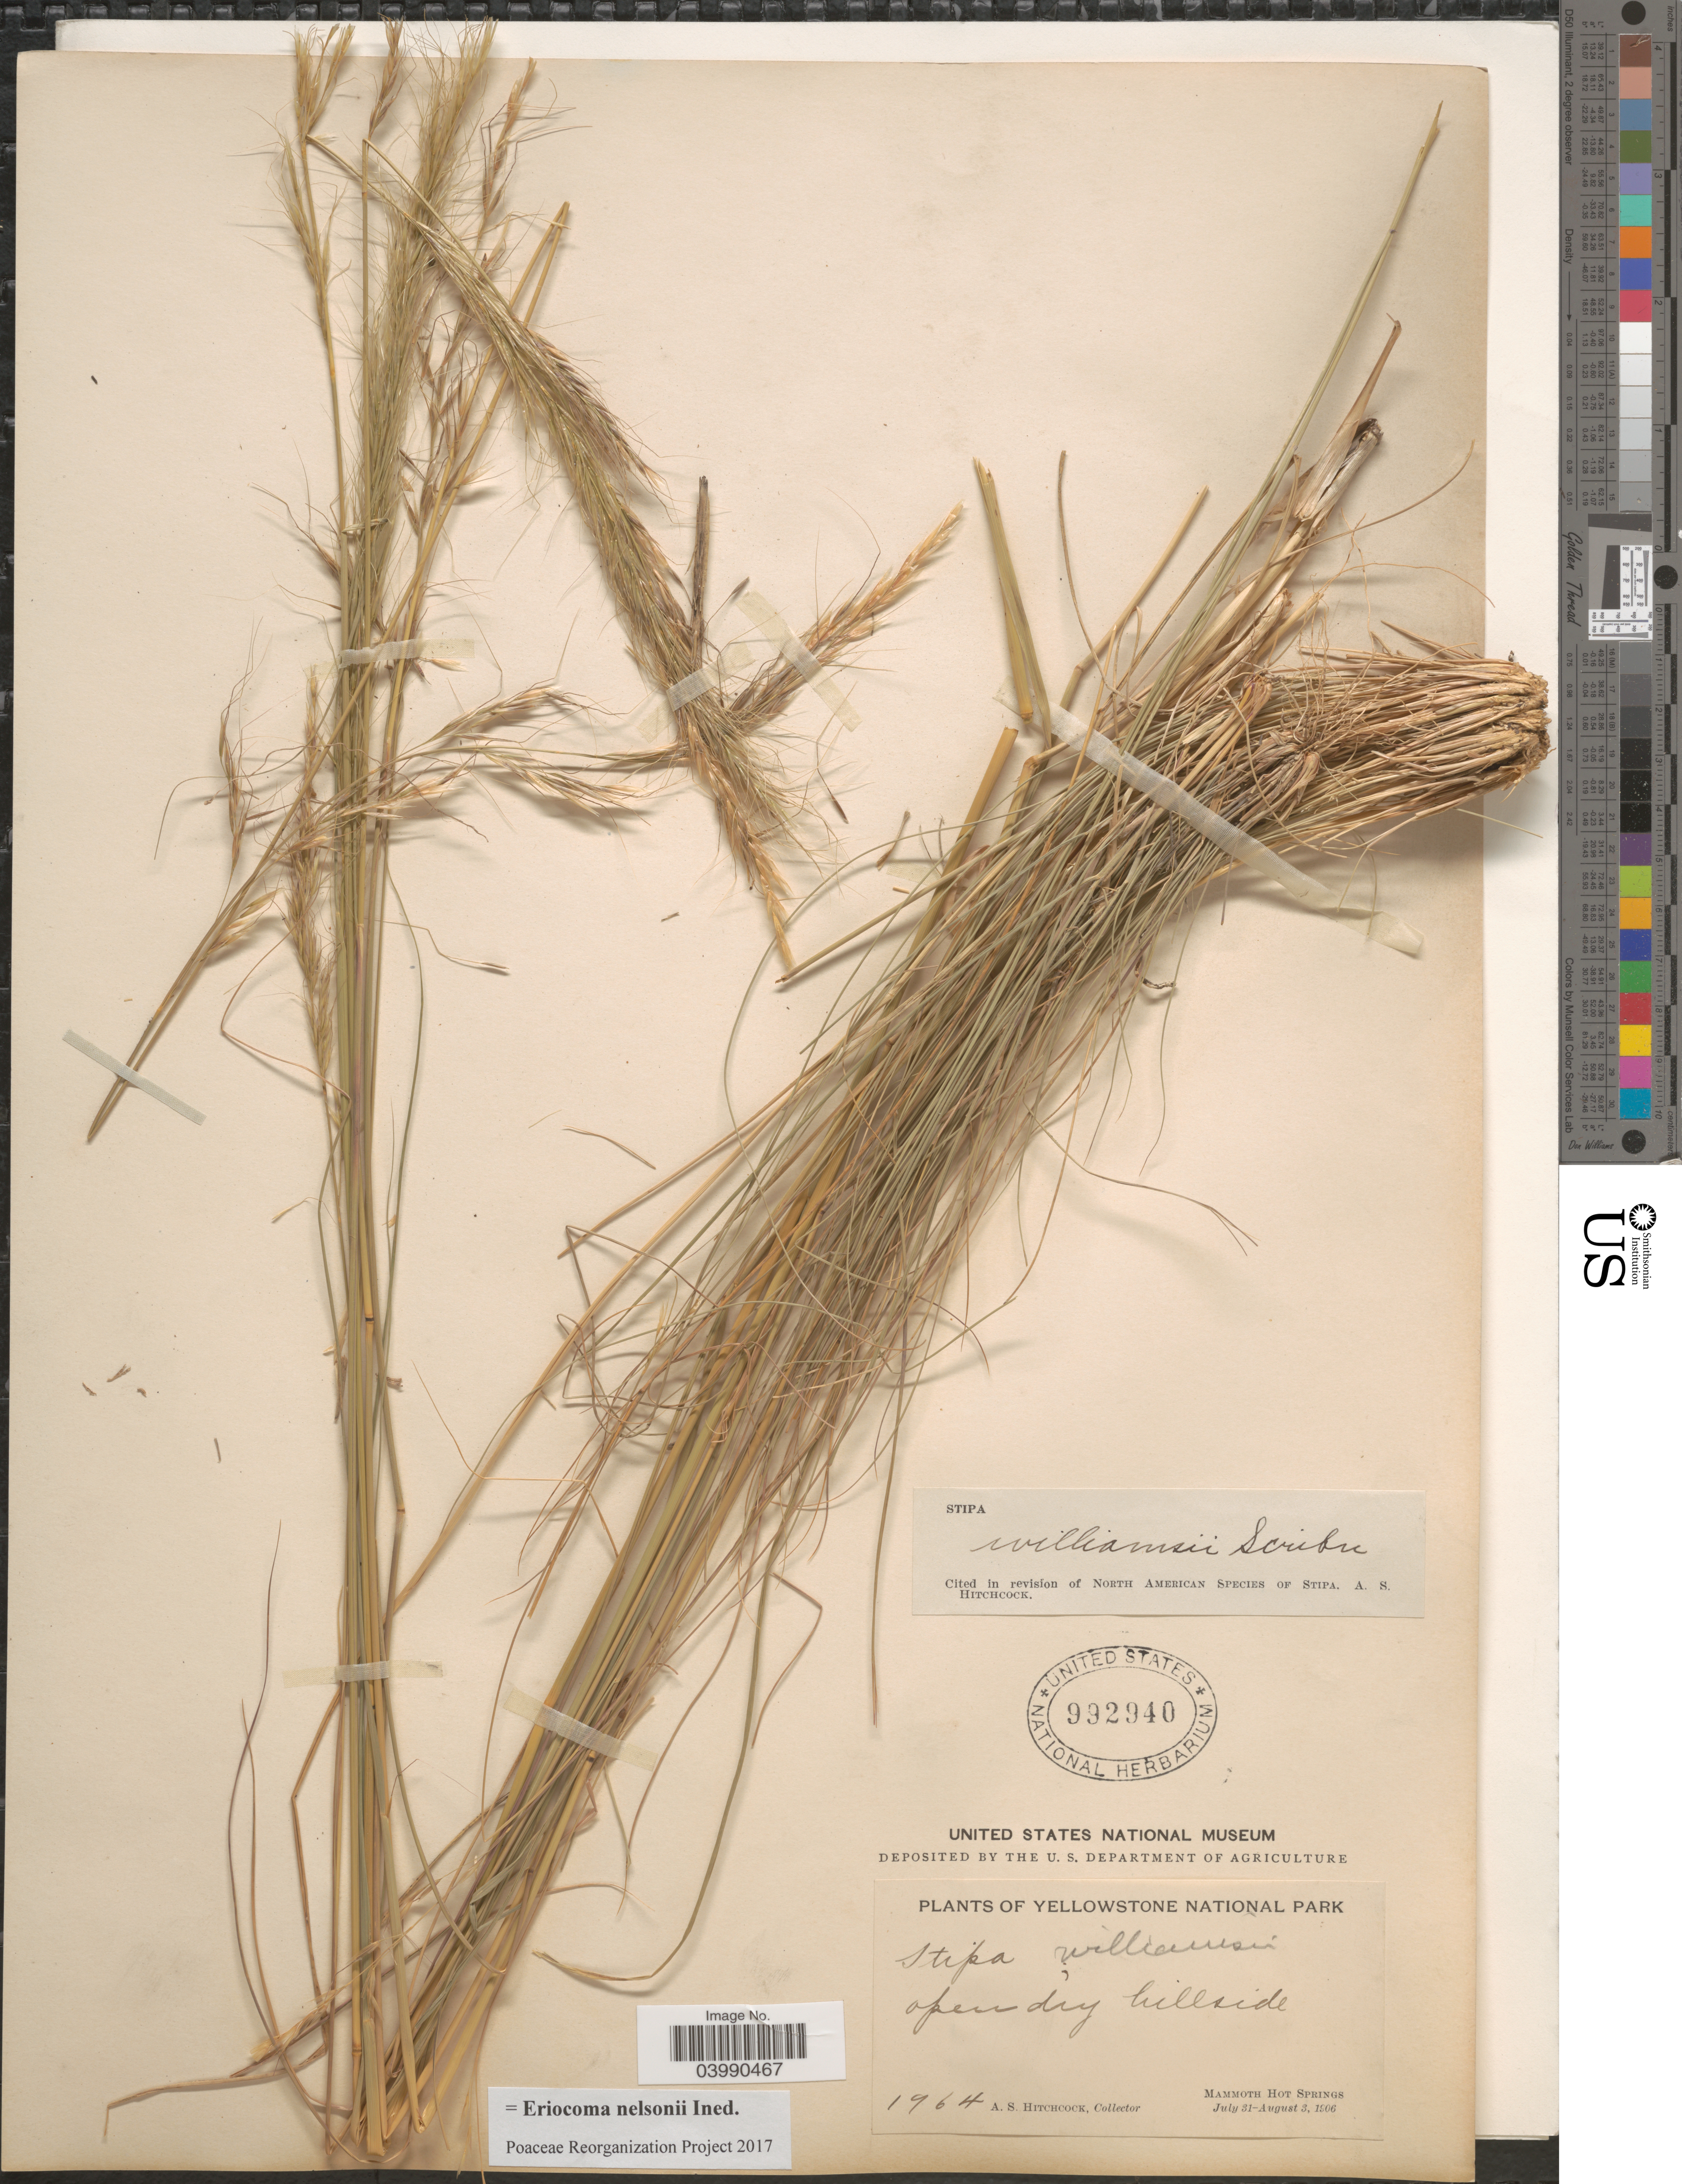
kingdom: Plantae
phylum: Tracheophyta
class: Liliopsida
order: Poales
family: Poaceae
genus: Eriocoma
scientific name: Eriocoma nelsonii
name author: (Scribn.) Romasch.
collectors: A. S. Hitchcock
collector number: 1964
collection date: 1906-07-31/1906-08-03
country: United States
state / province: Wyoming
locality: Yellowstone National Park. Open dry hillside. Mammoth Hot Springs.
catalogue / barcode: US 992940